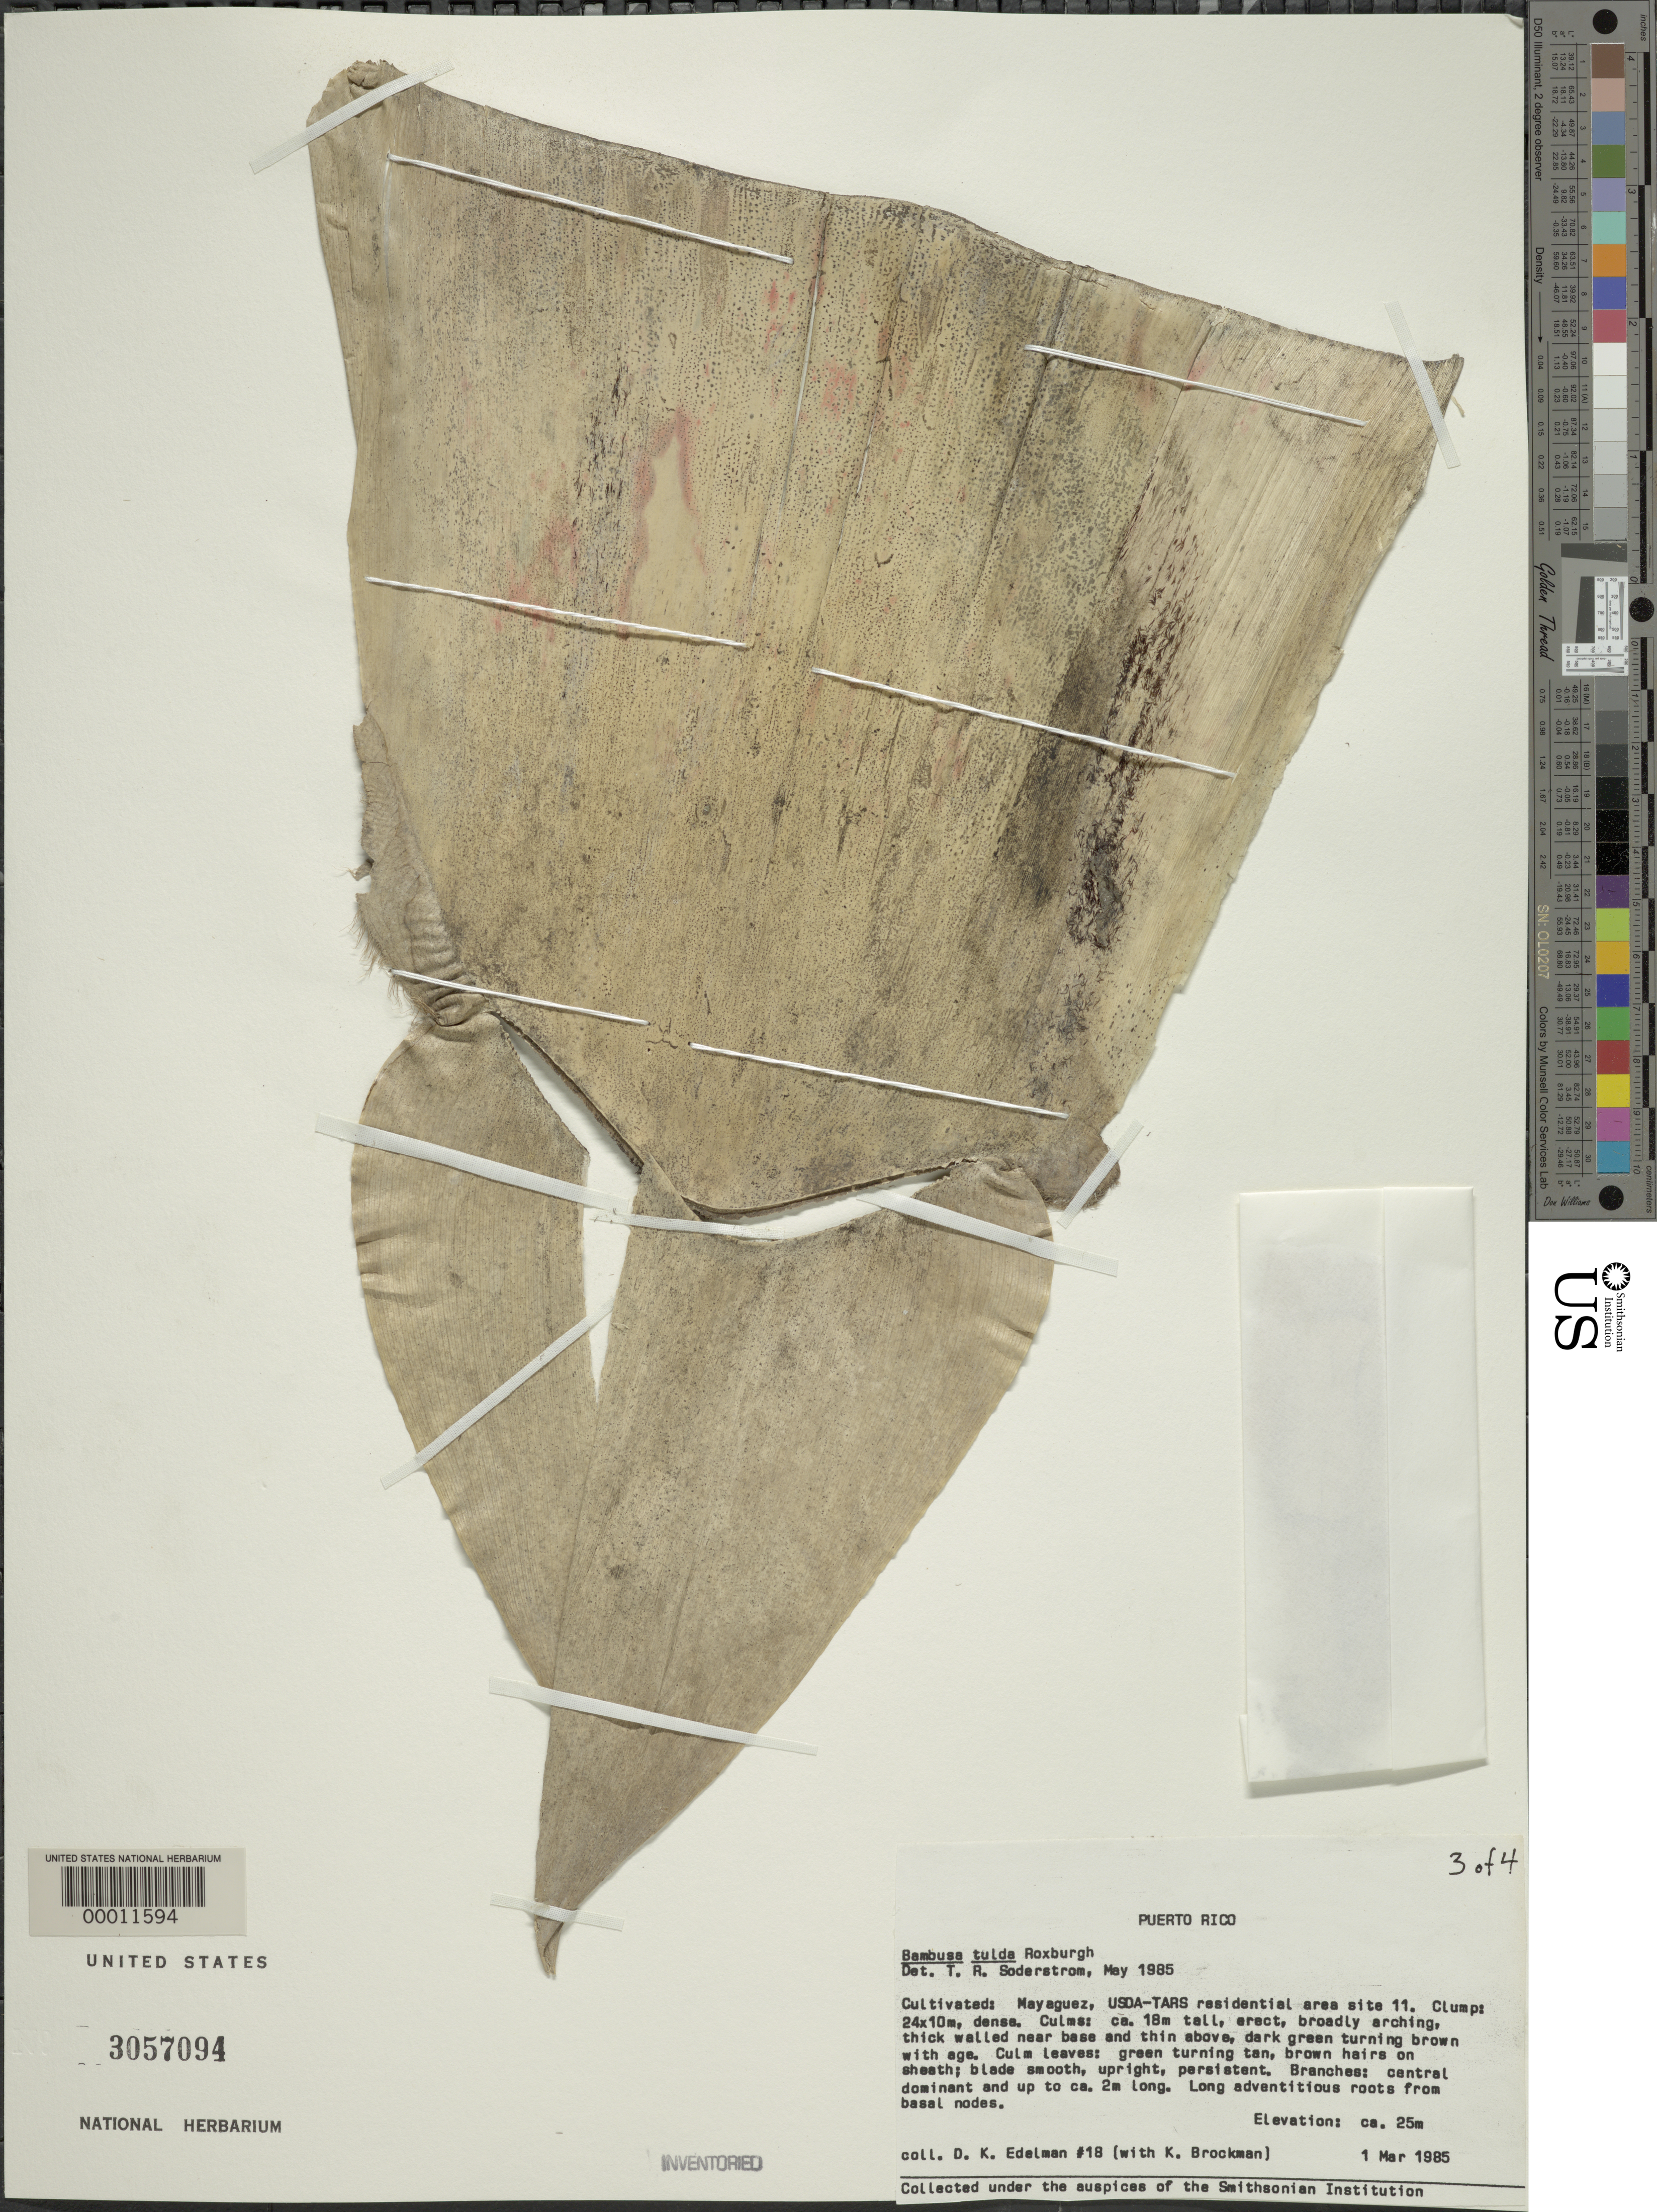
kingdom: Plantae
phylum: Tracheophyta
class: Liliopsida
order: Poales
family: Poaceae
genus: Bambusa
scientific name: Bambusa tulda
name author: Roxb.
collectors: D. Edelman & K. Brockman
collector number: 18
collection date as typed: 01 Mar 1985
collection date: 1985-03-01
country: Puerto Rico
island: Greater Antilles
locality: Mayaguez, usda-tars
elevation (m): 25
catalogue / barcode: US 3057094